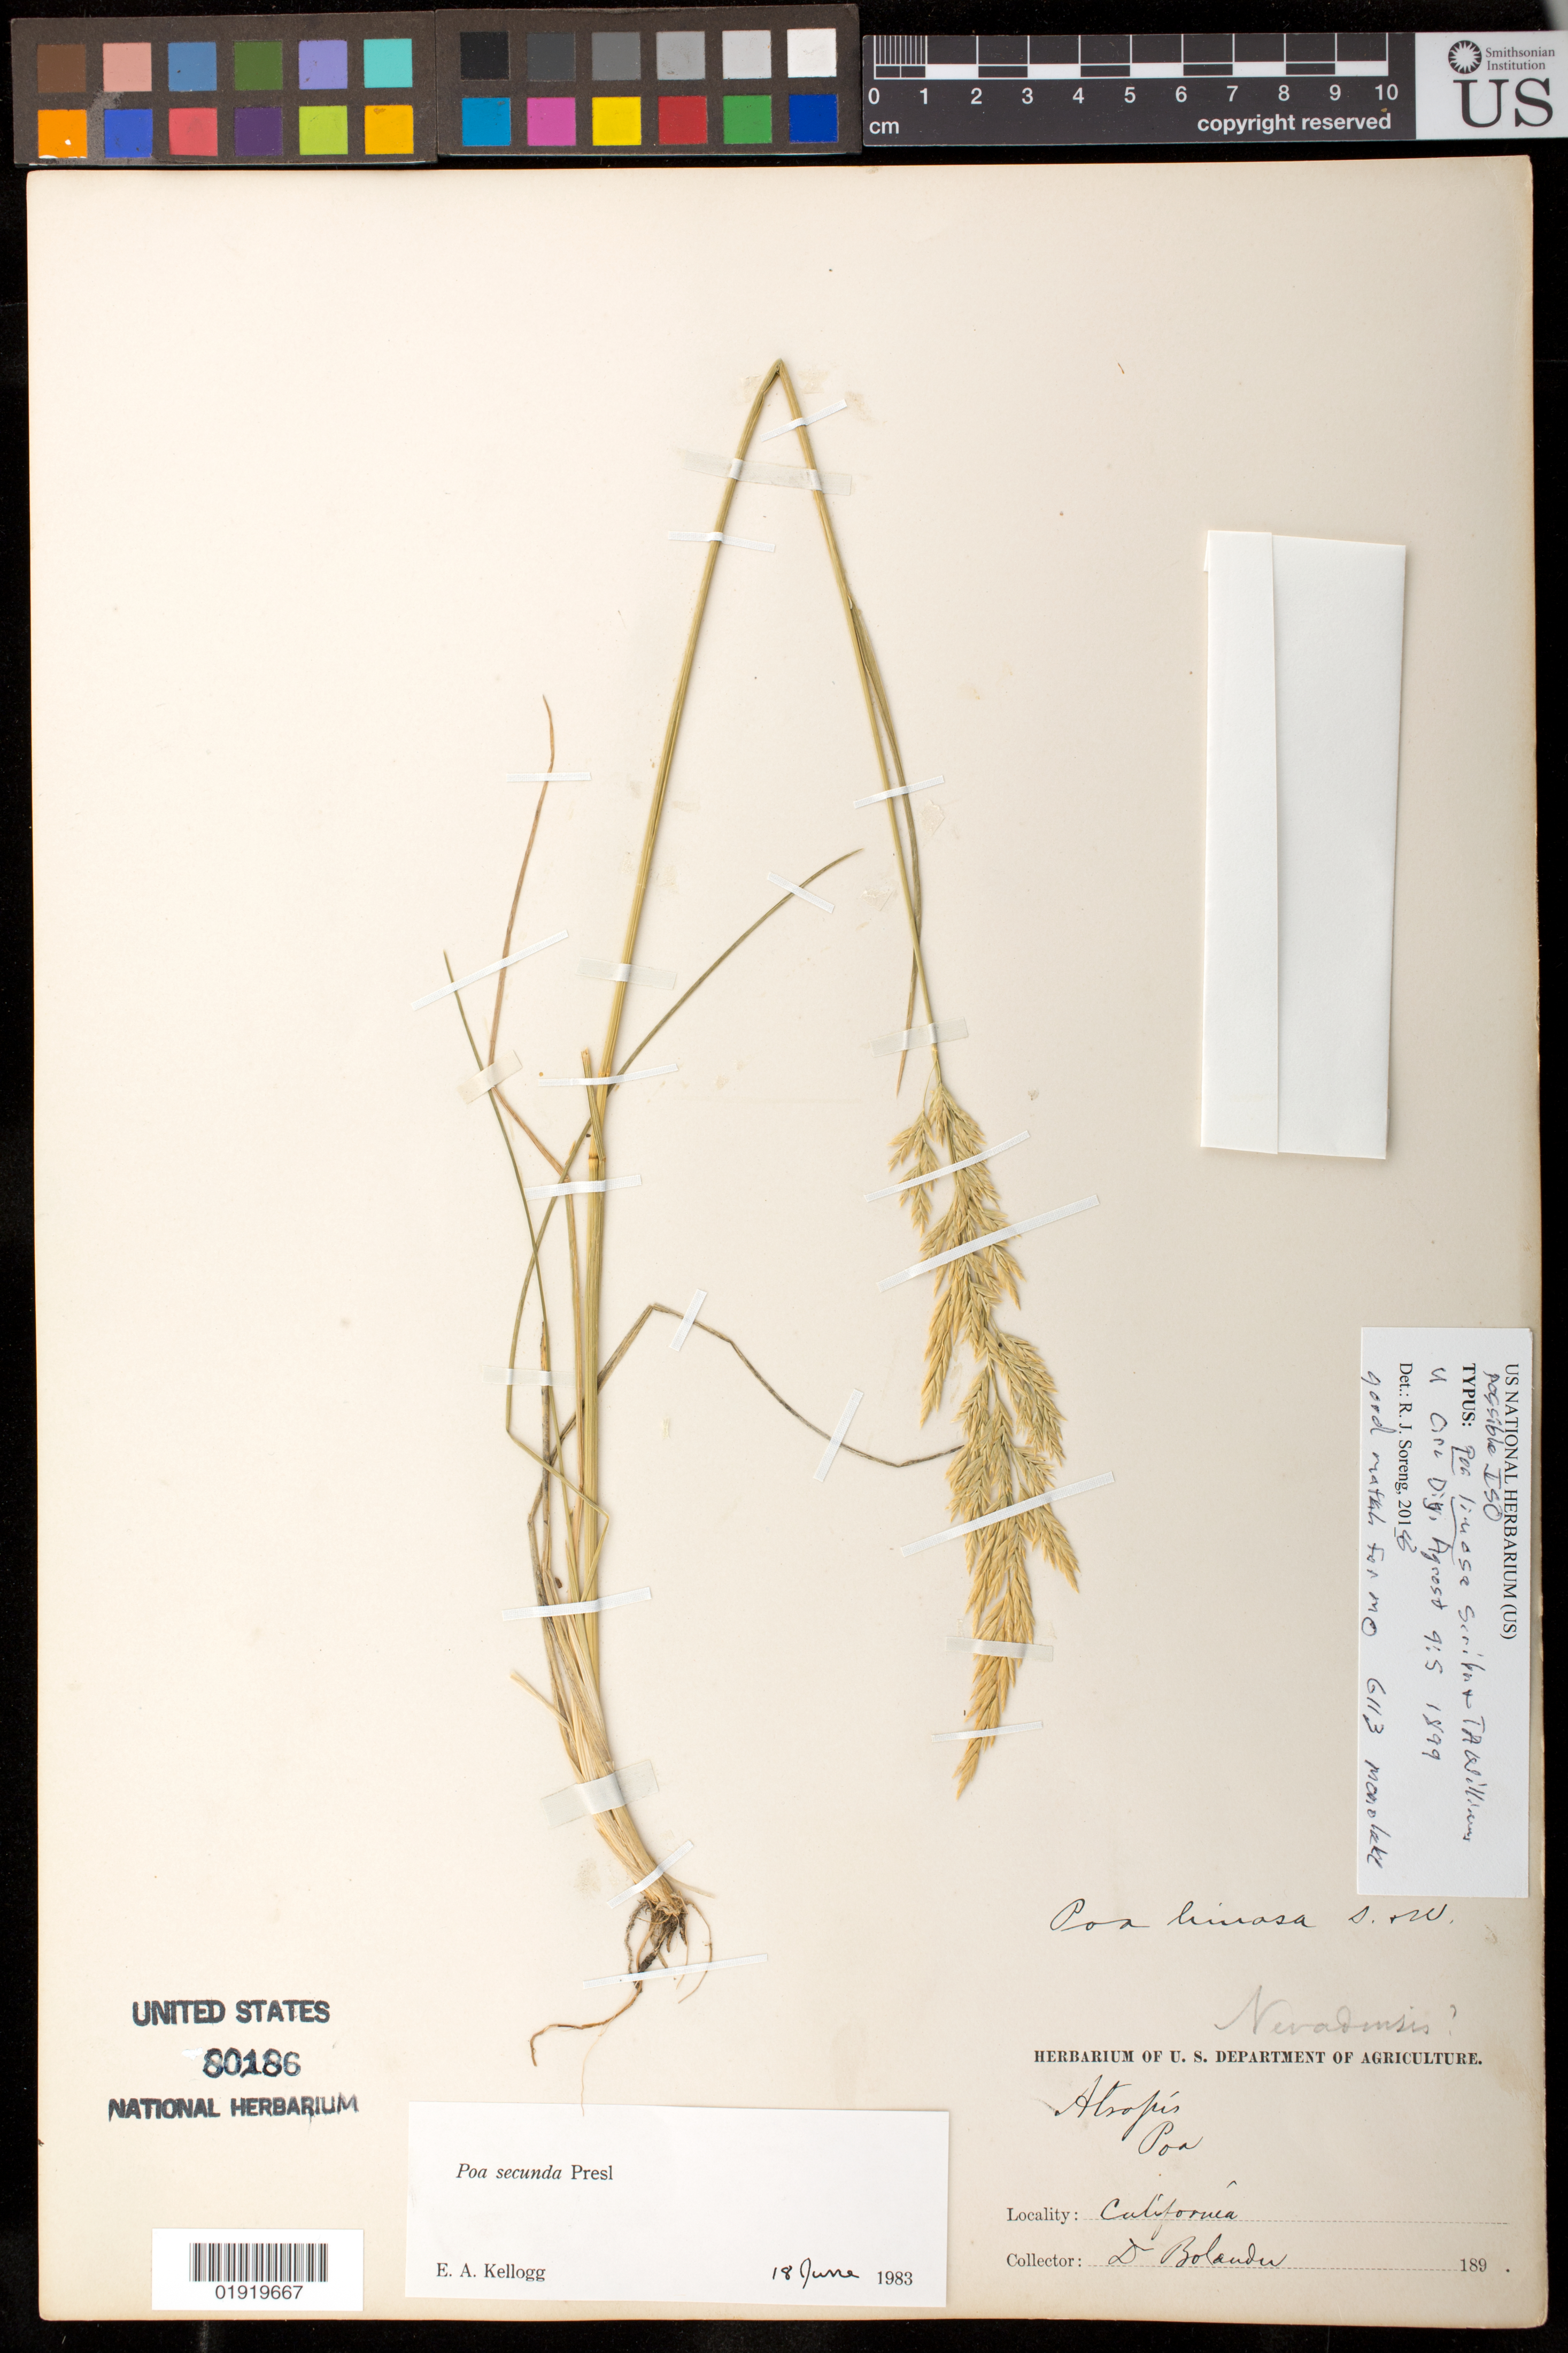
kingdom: Plantae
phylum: Tracheophyta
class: Liliopsida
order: Poales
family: Poaceae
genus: Poa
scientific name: Poa limosa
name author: Scribn. & T.A. Williams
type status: Possible Isotype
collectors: H. Bolander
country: United States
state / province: California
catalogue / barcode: US 80186